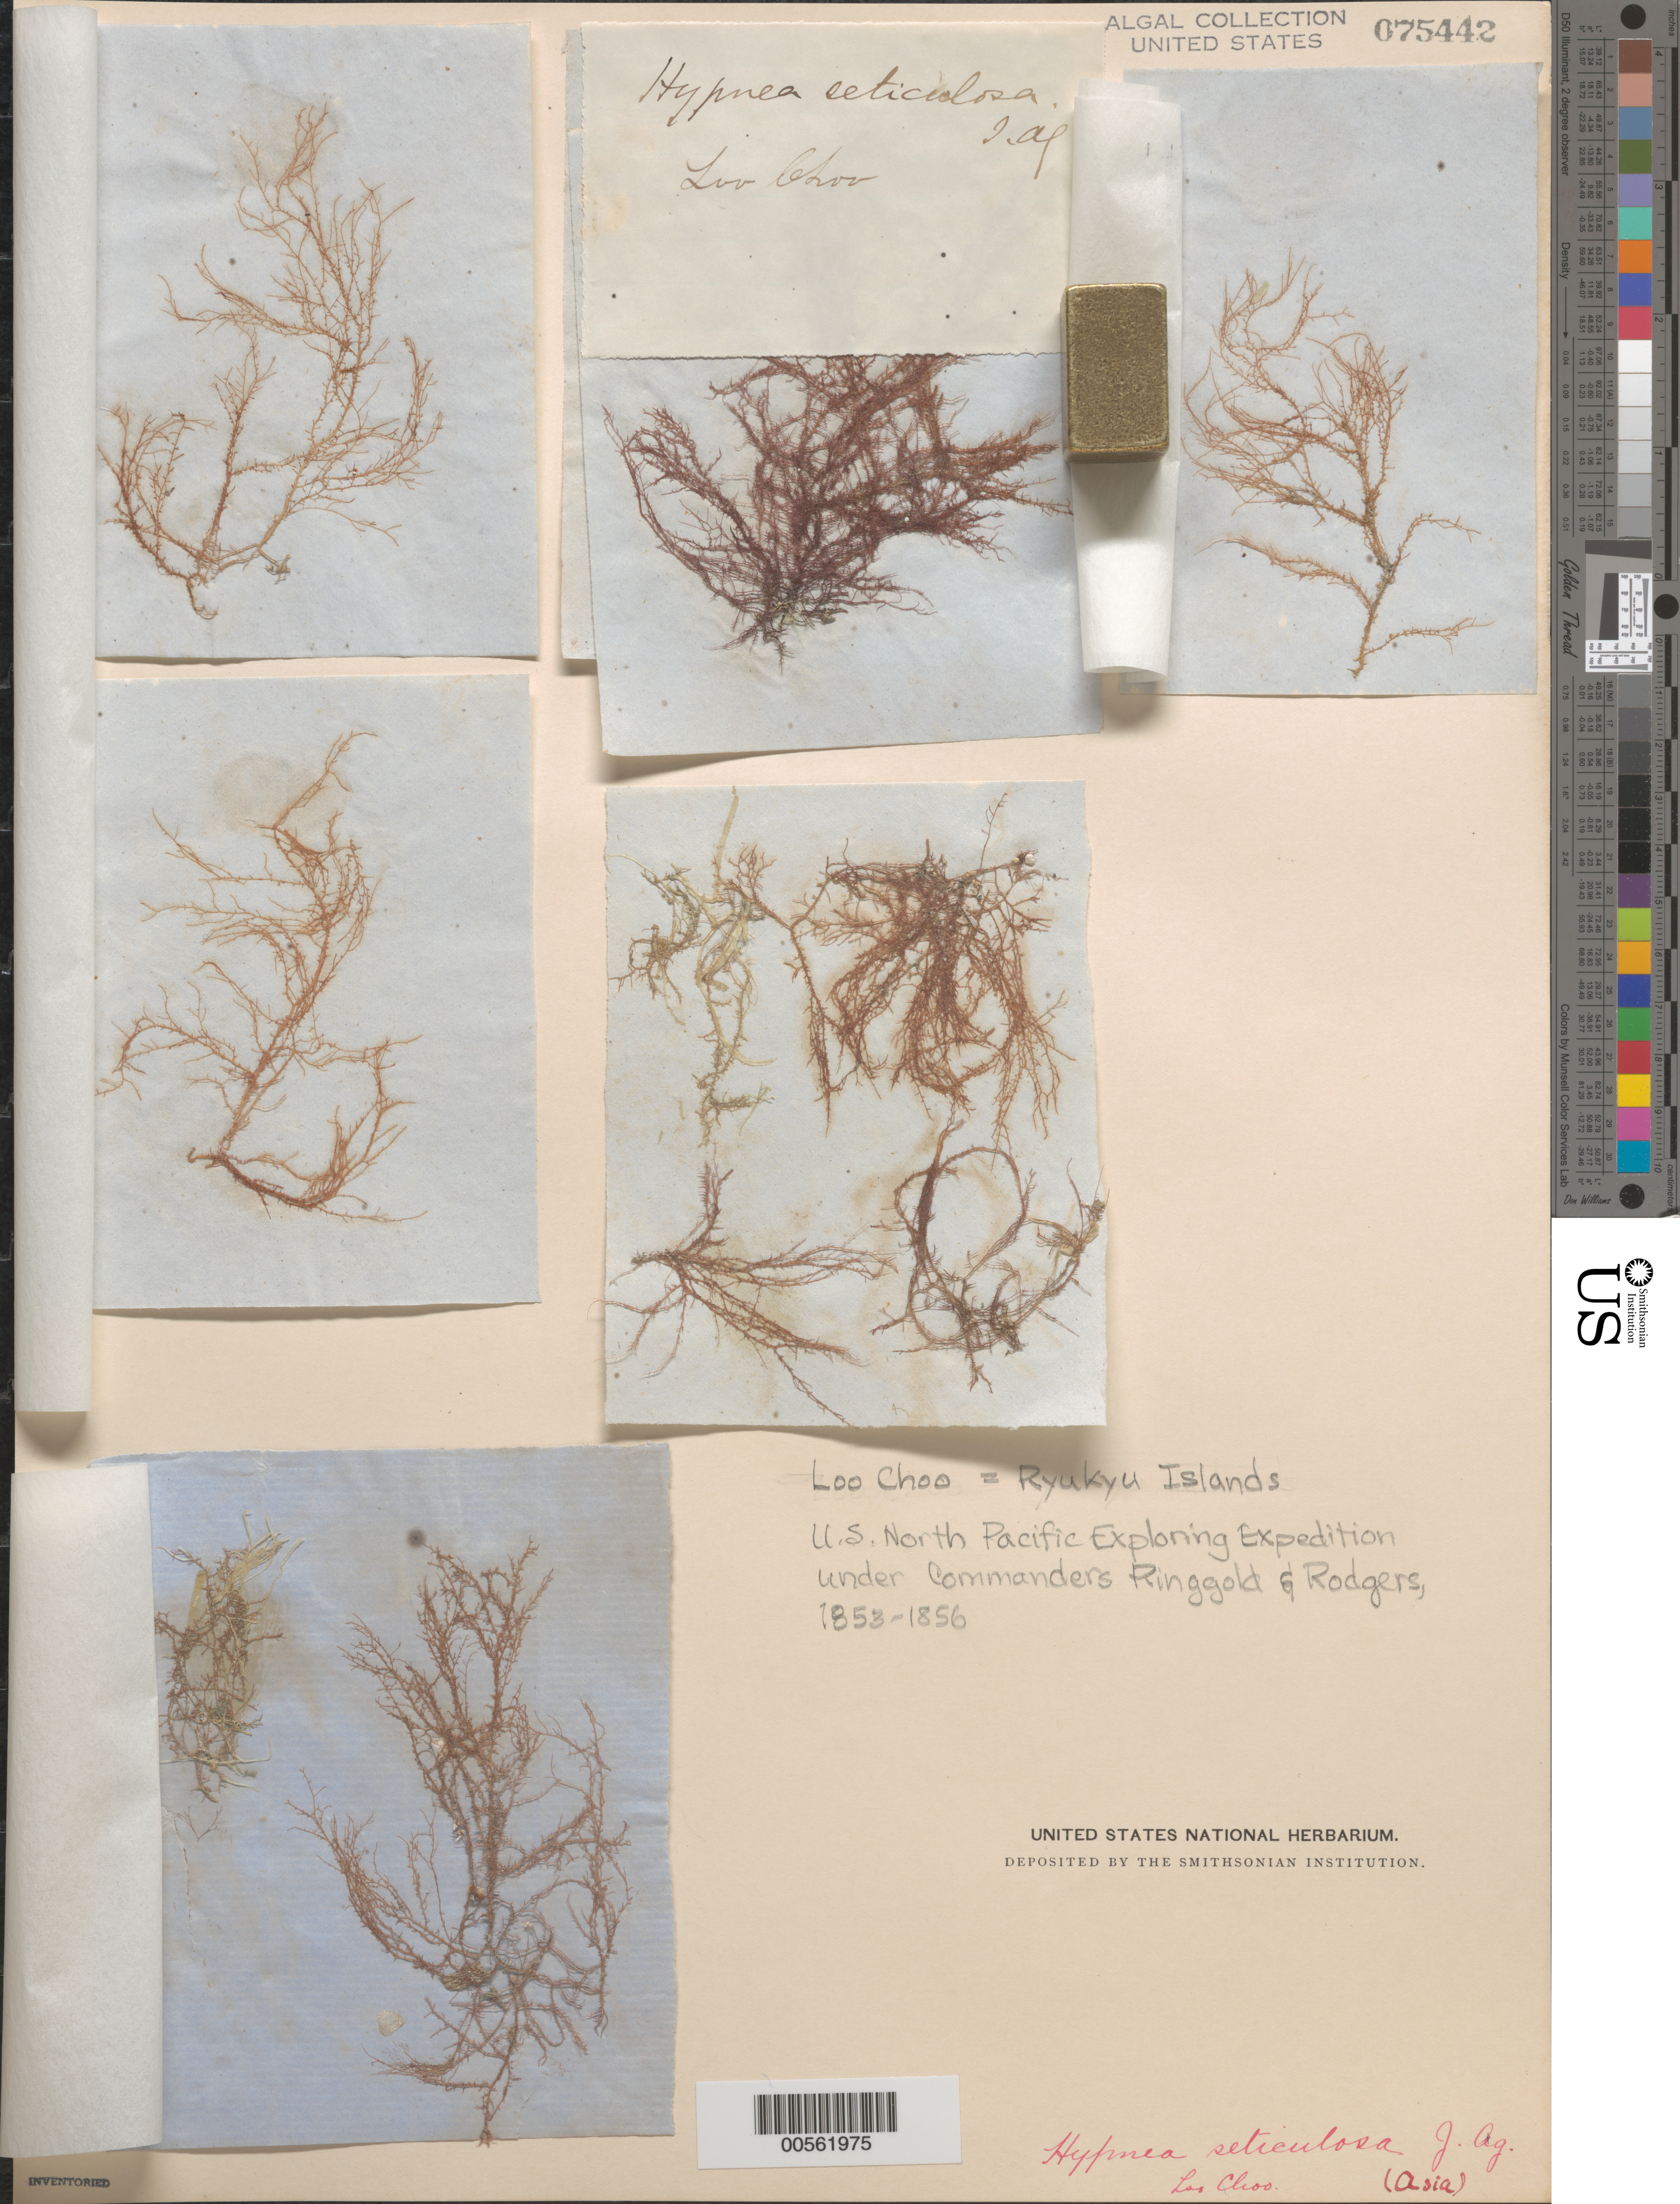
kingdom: Plantae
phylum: Rhodophyta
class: Florideophyceae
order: Gigartinales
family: Cystocloniaceae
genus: Hypnea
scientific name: Hypnea charoides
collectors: C. Wright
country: Japan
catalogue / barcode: US 75442